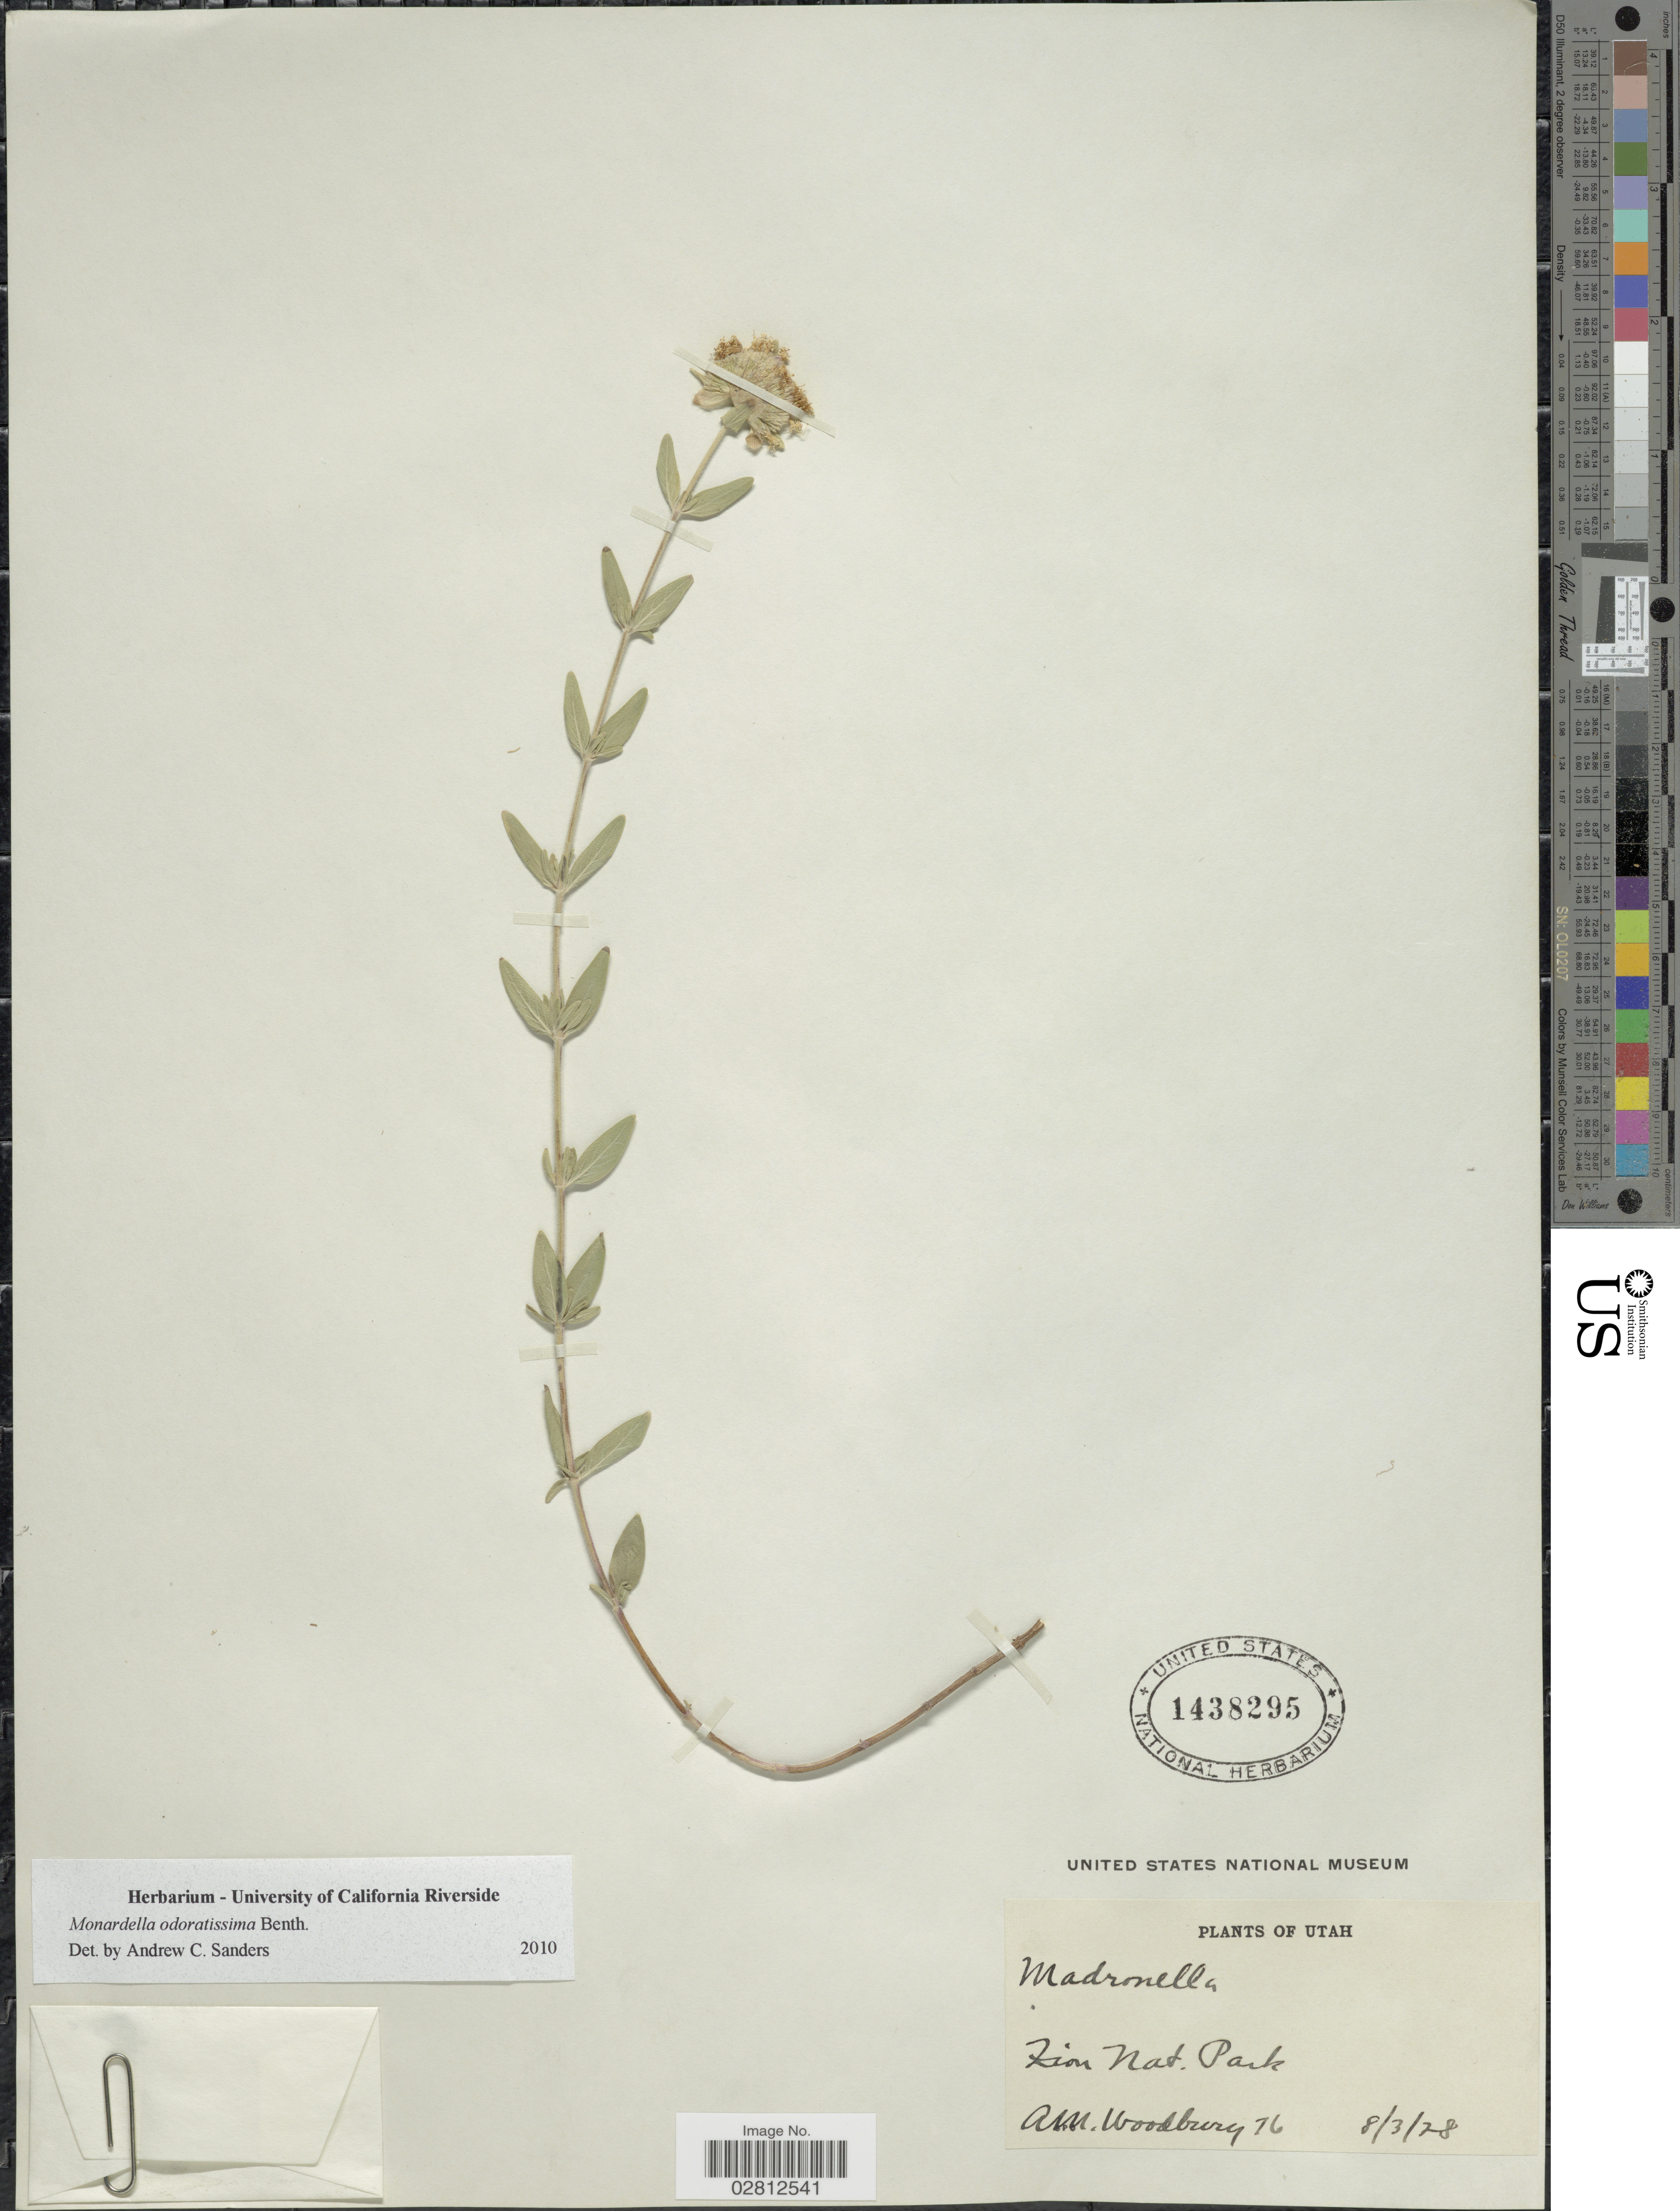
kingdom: Plantae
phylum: Tracheophyta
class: Magnoliopsida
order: Lamiales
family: Lamiaceae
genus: Monardella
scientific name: Monardella odoratissima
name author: Benth.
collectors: A. M. Woodbury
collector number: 76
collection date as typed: Transcribed d/m/y: 3/8/28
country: United States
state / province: Utah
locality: Lion Nat. Park.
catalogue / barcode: US 1438295